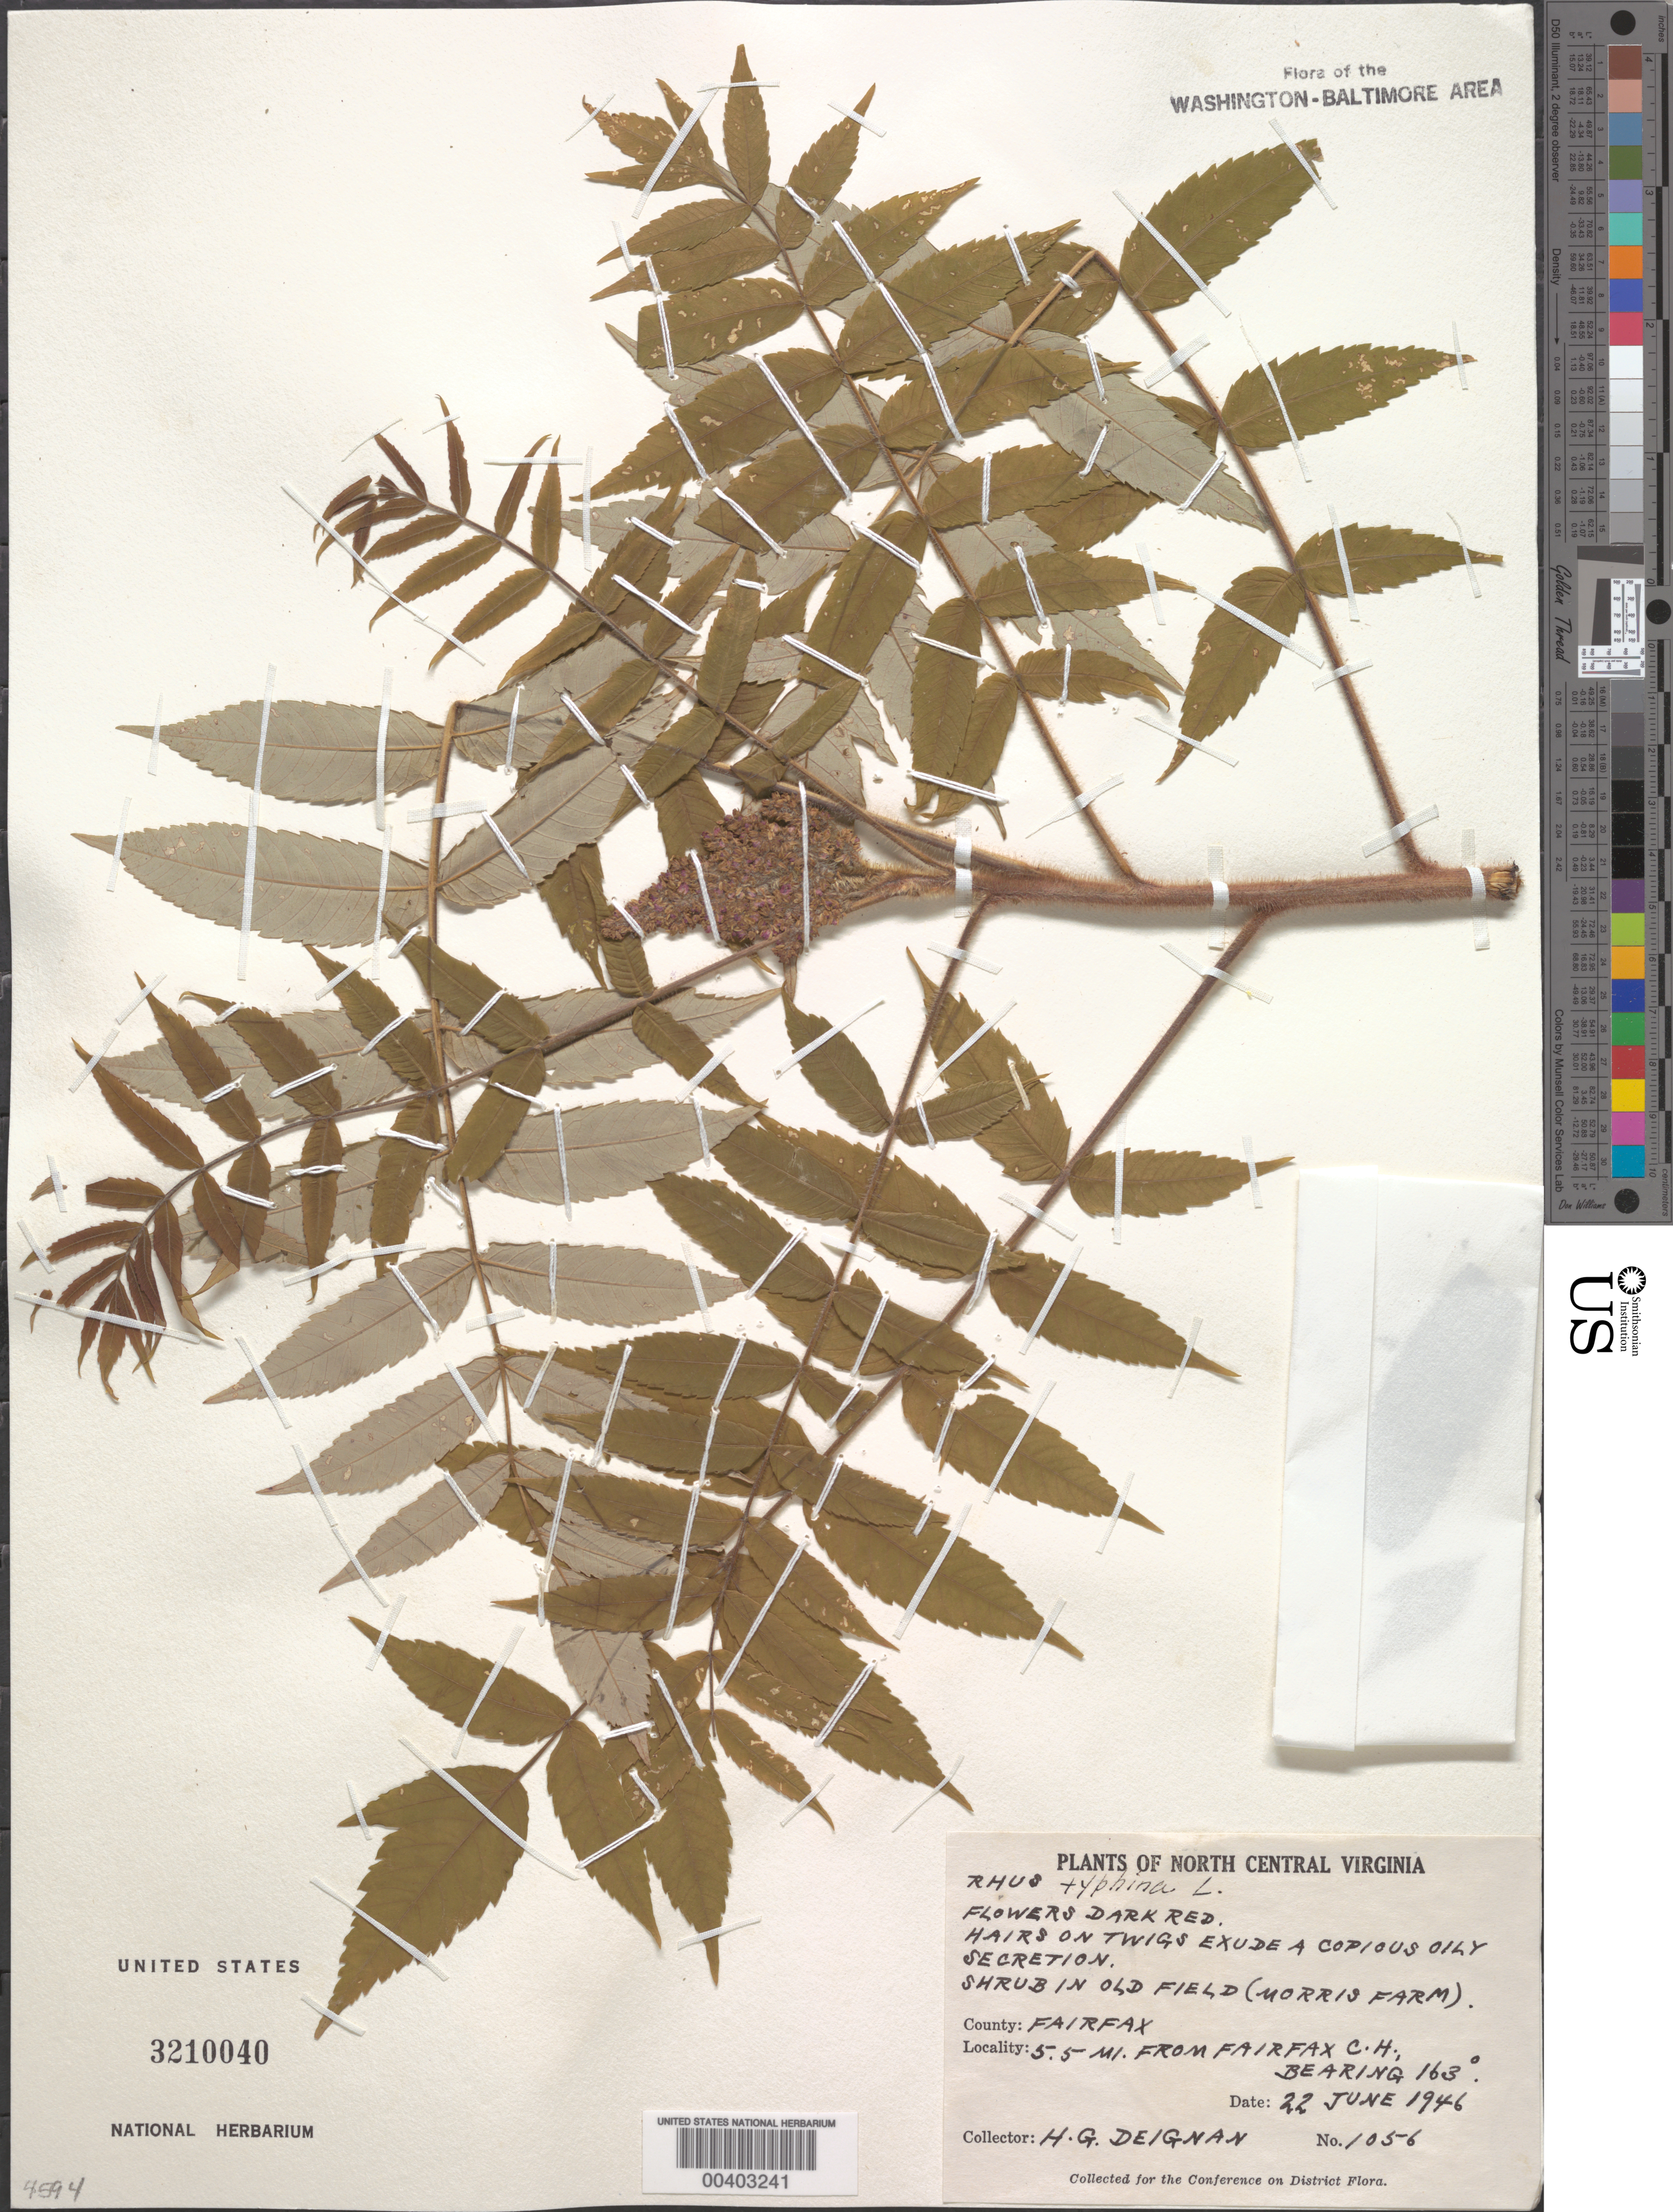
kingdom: Plantae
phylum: Tracheophyta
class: Magnoliopsida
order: Sapindales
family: Anacardiaceae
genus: Rhus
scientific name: Rhus typhina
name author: L.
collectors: H. Deignan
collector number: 1056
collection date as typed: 22 Jun 1946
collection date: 1946-06-22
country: United States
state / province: Virginia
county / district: Fairfax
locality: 5.5 mi. from Fairfax County Courthouse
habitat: In old field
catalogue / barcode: US 3210040